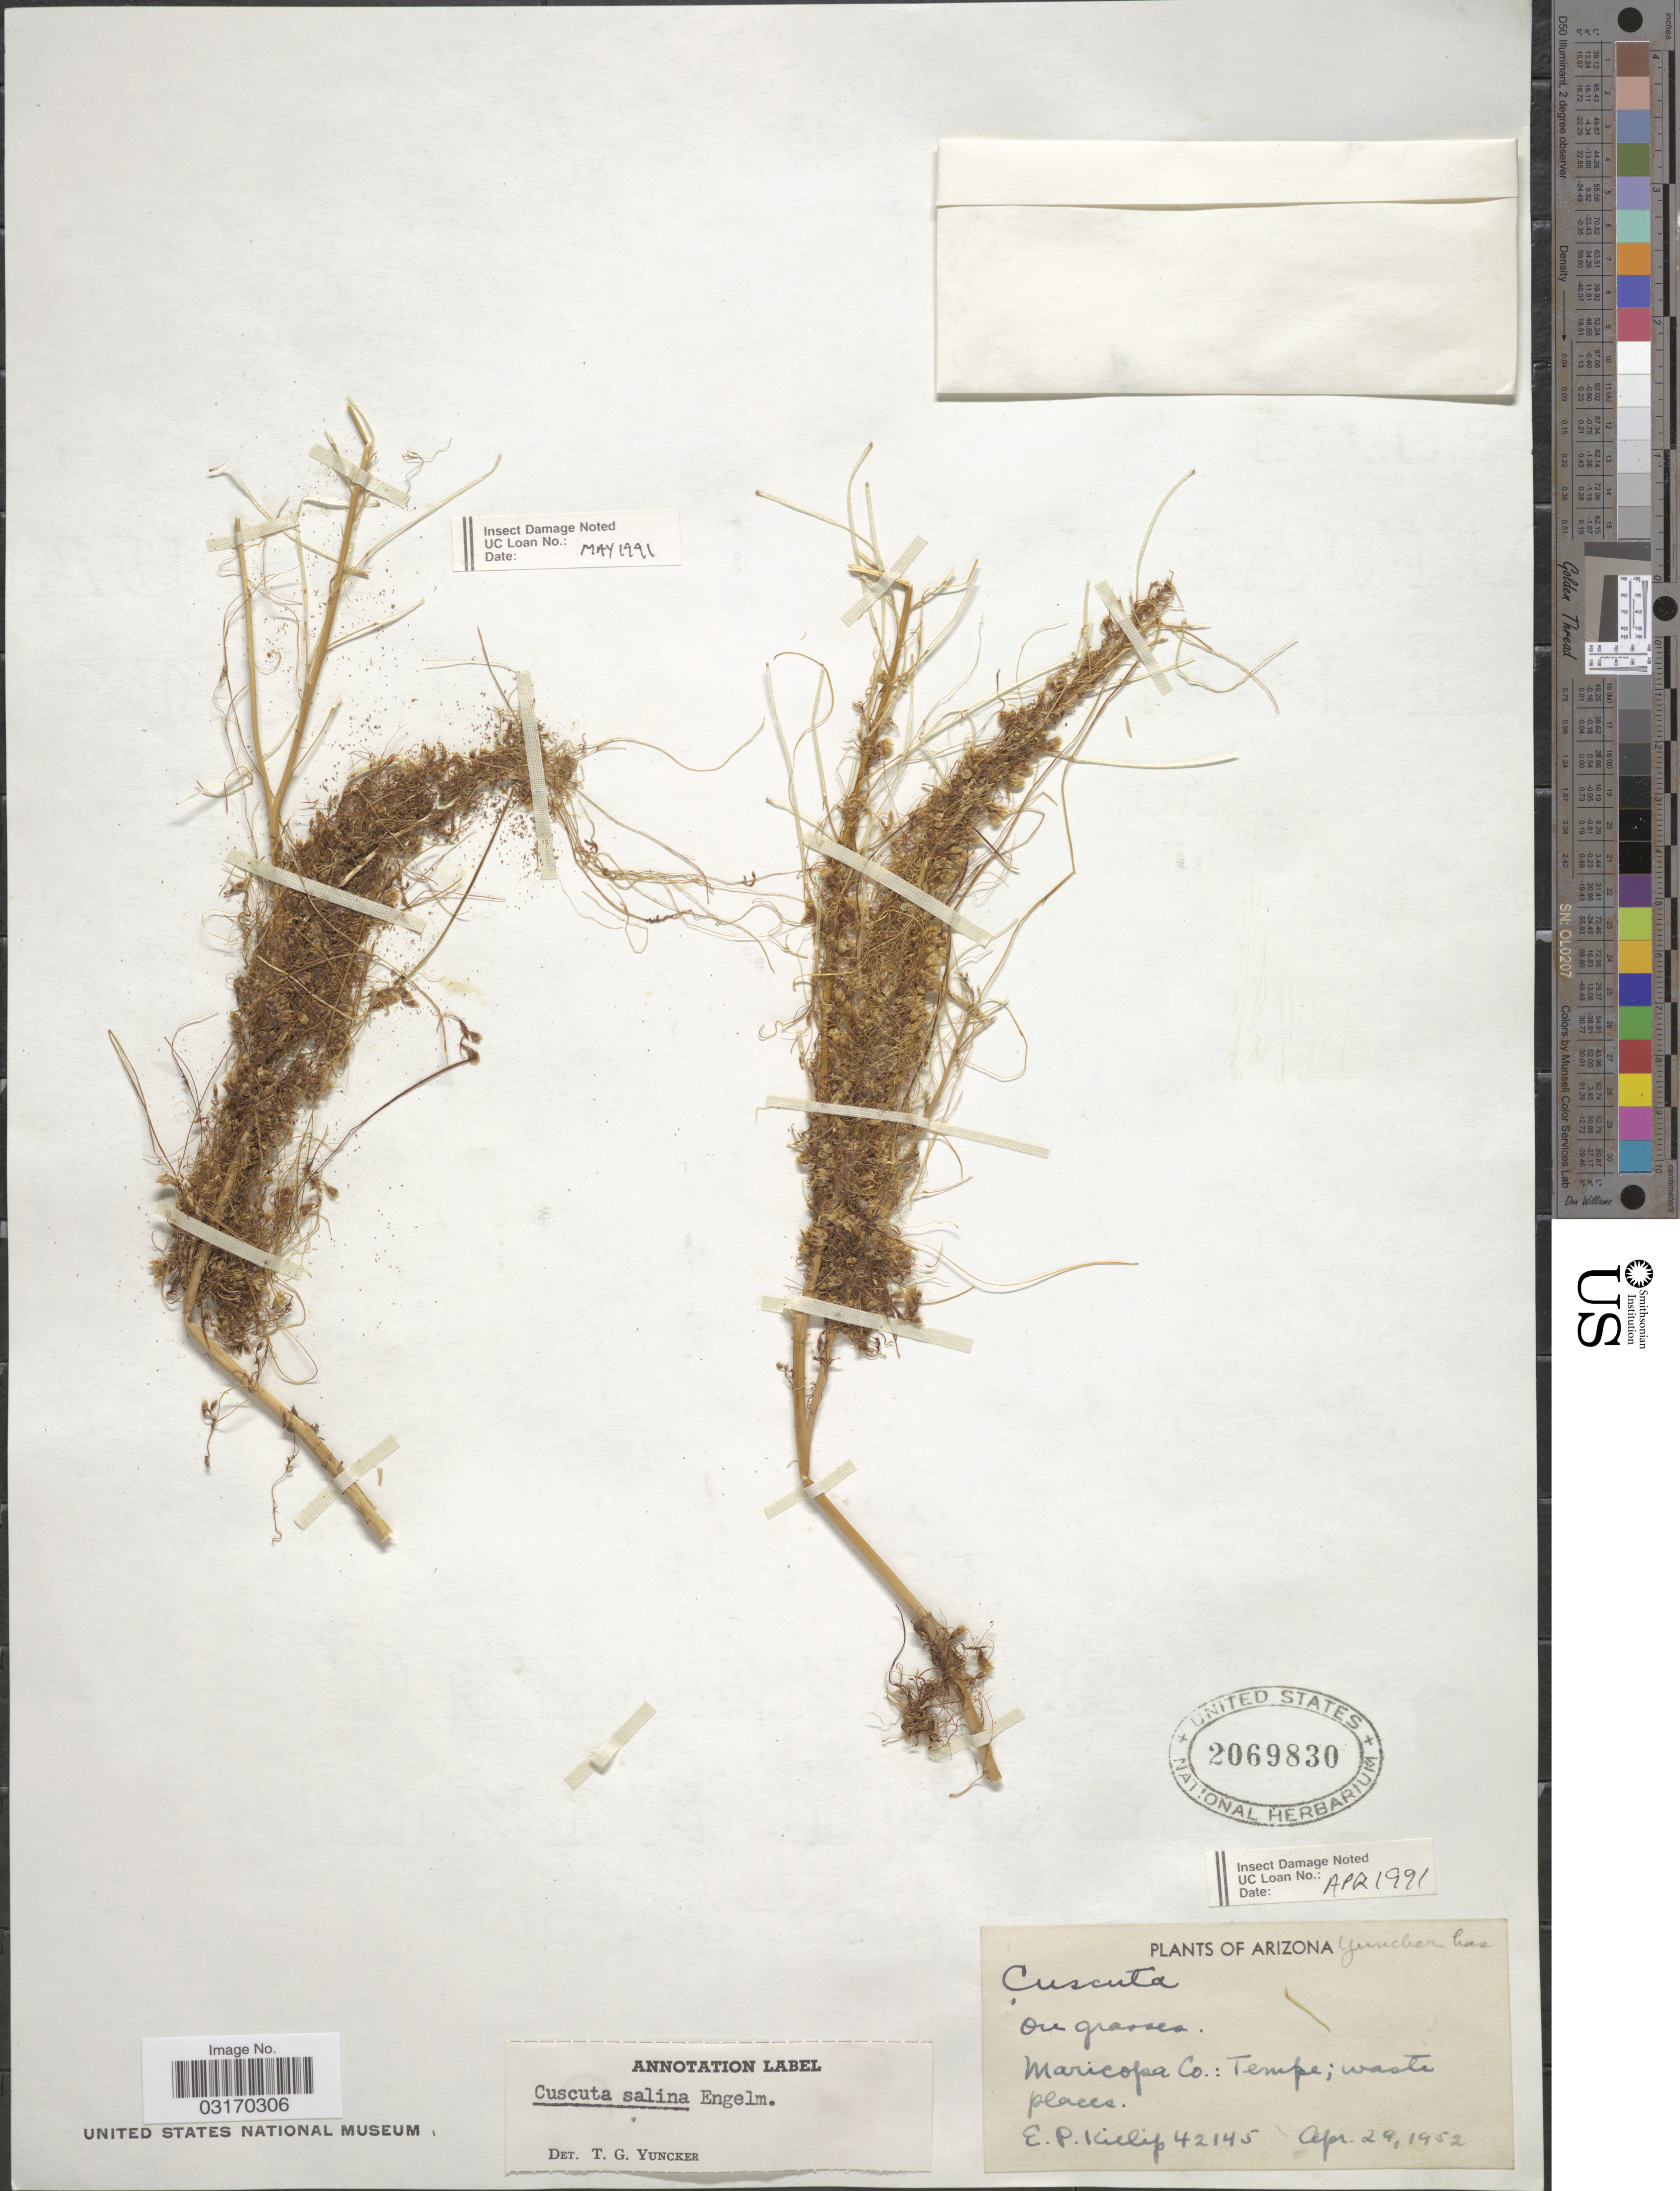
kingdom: Plantae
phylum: Tracheophyta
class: Magnoliopsida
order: Solanales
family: Convolvulaceae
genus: Cuscuta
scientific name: Cuscuta salina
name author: Engelm.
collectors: E. P. Killip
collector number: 42145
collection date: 1952-04-29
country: United States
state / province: Arizona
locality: Maricopa Co.: Tempe.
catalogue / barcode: US 2069830